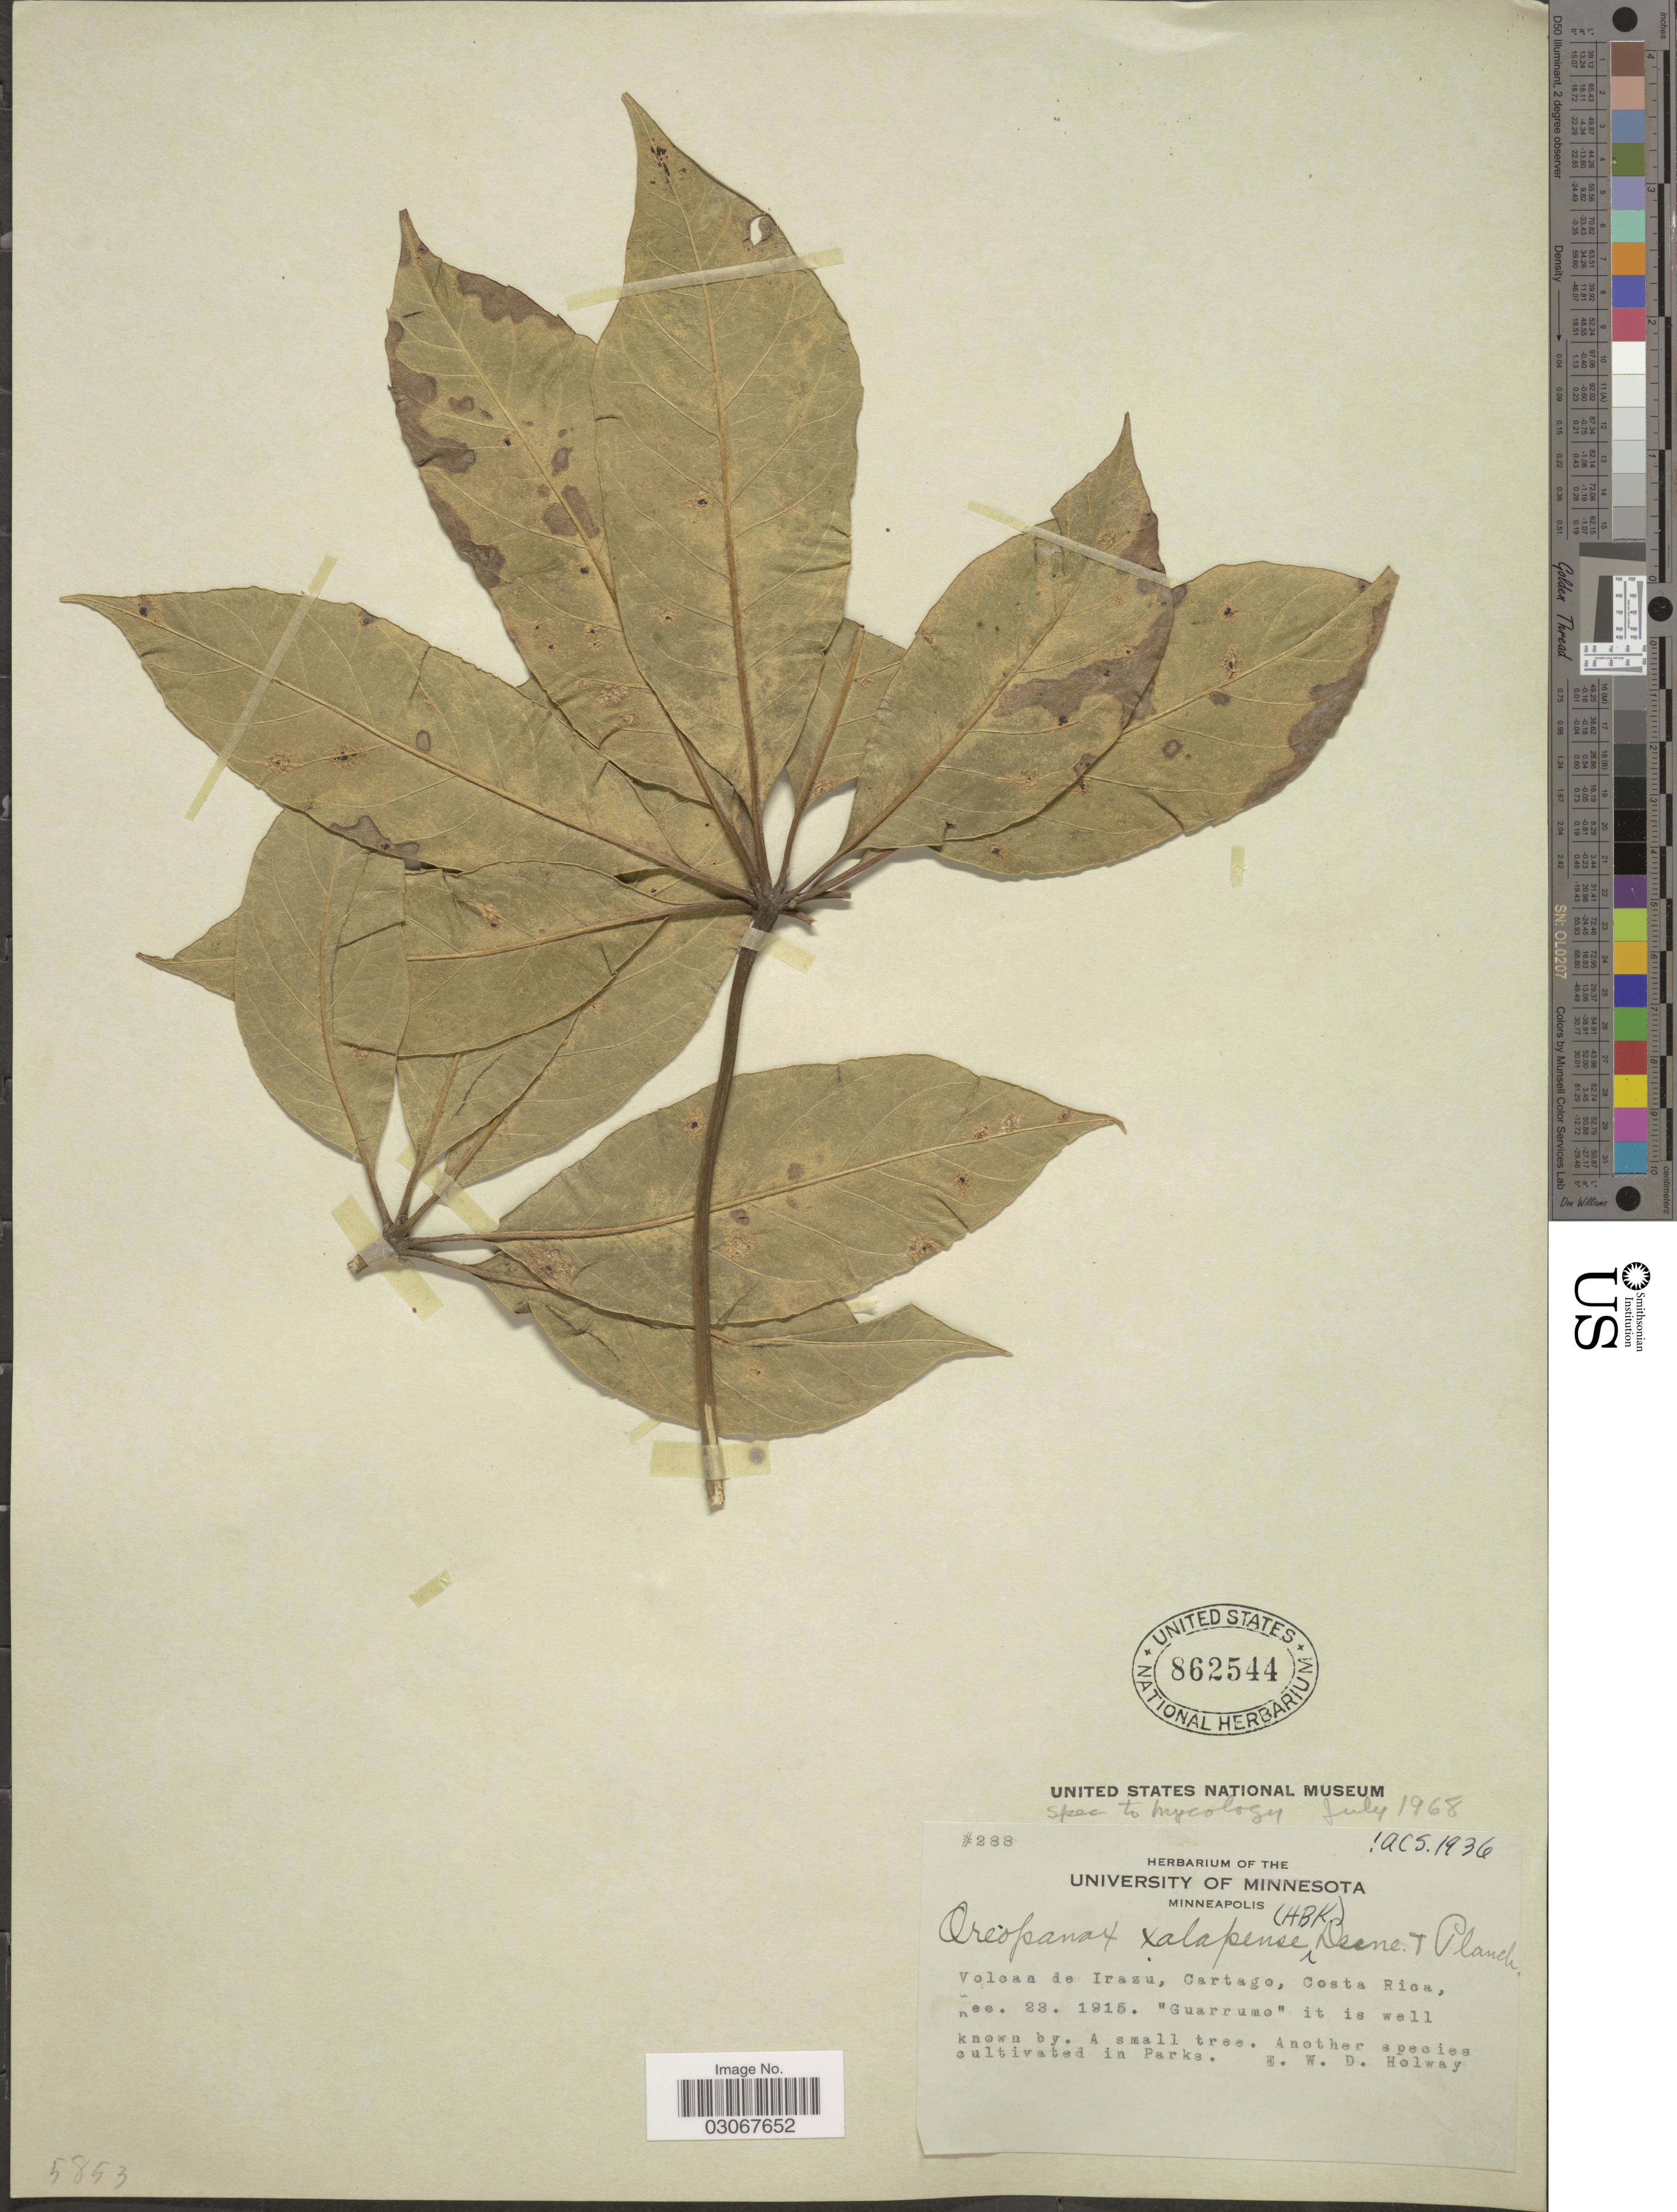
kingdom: Plantae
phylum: Tracheophyta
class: Magnoliopsida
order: Apiales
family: Araliaceae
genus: Oreopanax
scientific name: Oreopanax xalapensis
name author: (Kunth) Decne. & Planch.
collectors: E. W. D. Holway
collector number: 288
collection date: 1915-12-23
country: Costa Rica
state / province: Cartago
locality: Volcan de Irazu.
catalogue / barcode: US 862544